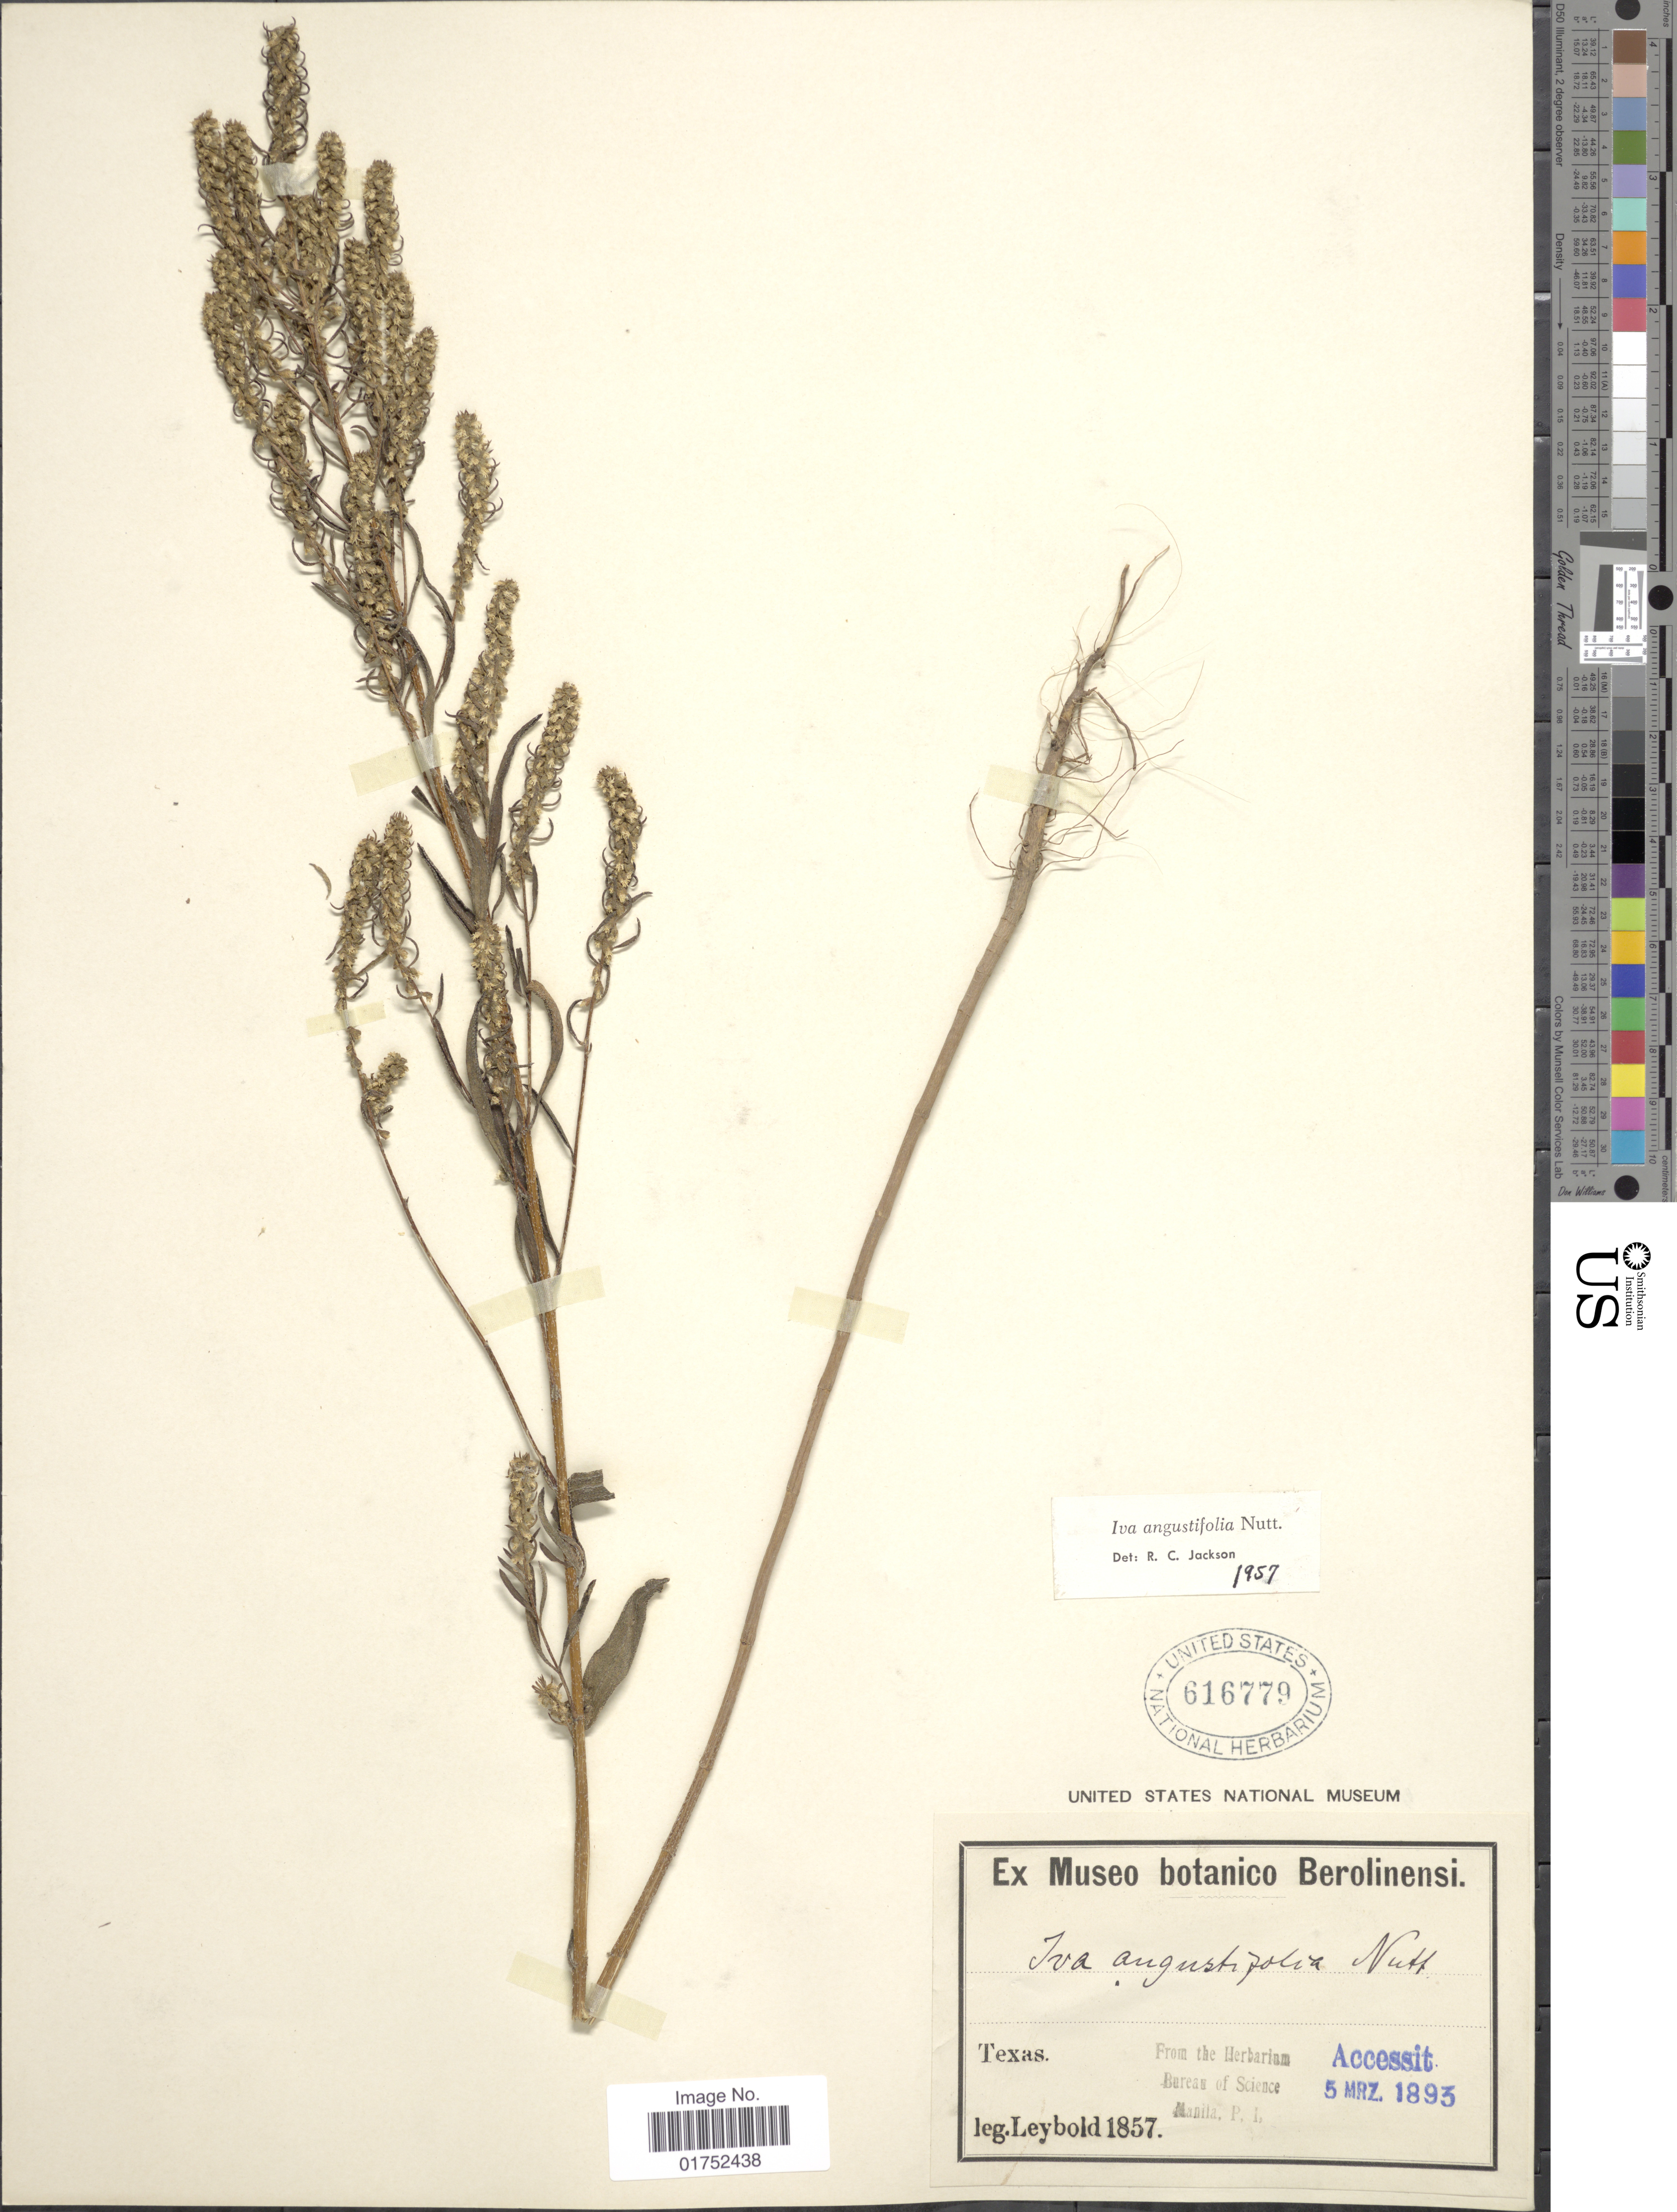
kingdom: Plantae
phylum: Tracheophyta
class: Magnoliopsida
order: Asterales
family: Asteraceae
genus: Iva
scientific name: Iva angustifolia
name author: Nutt.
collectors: Leybold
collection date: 1857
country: United States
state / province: Texas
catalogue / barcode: US 616779